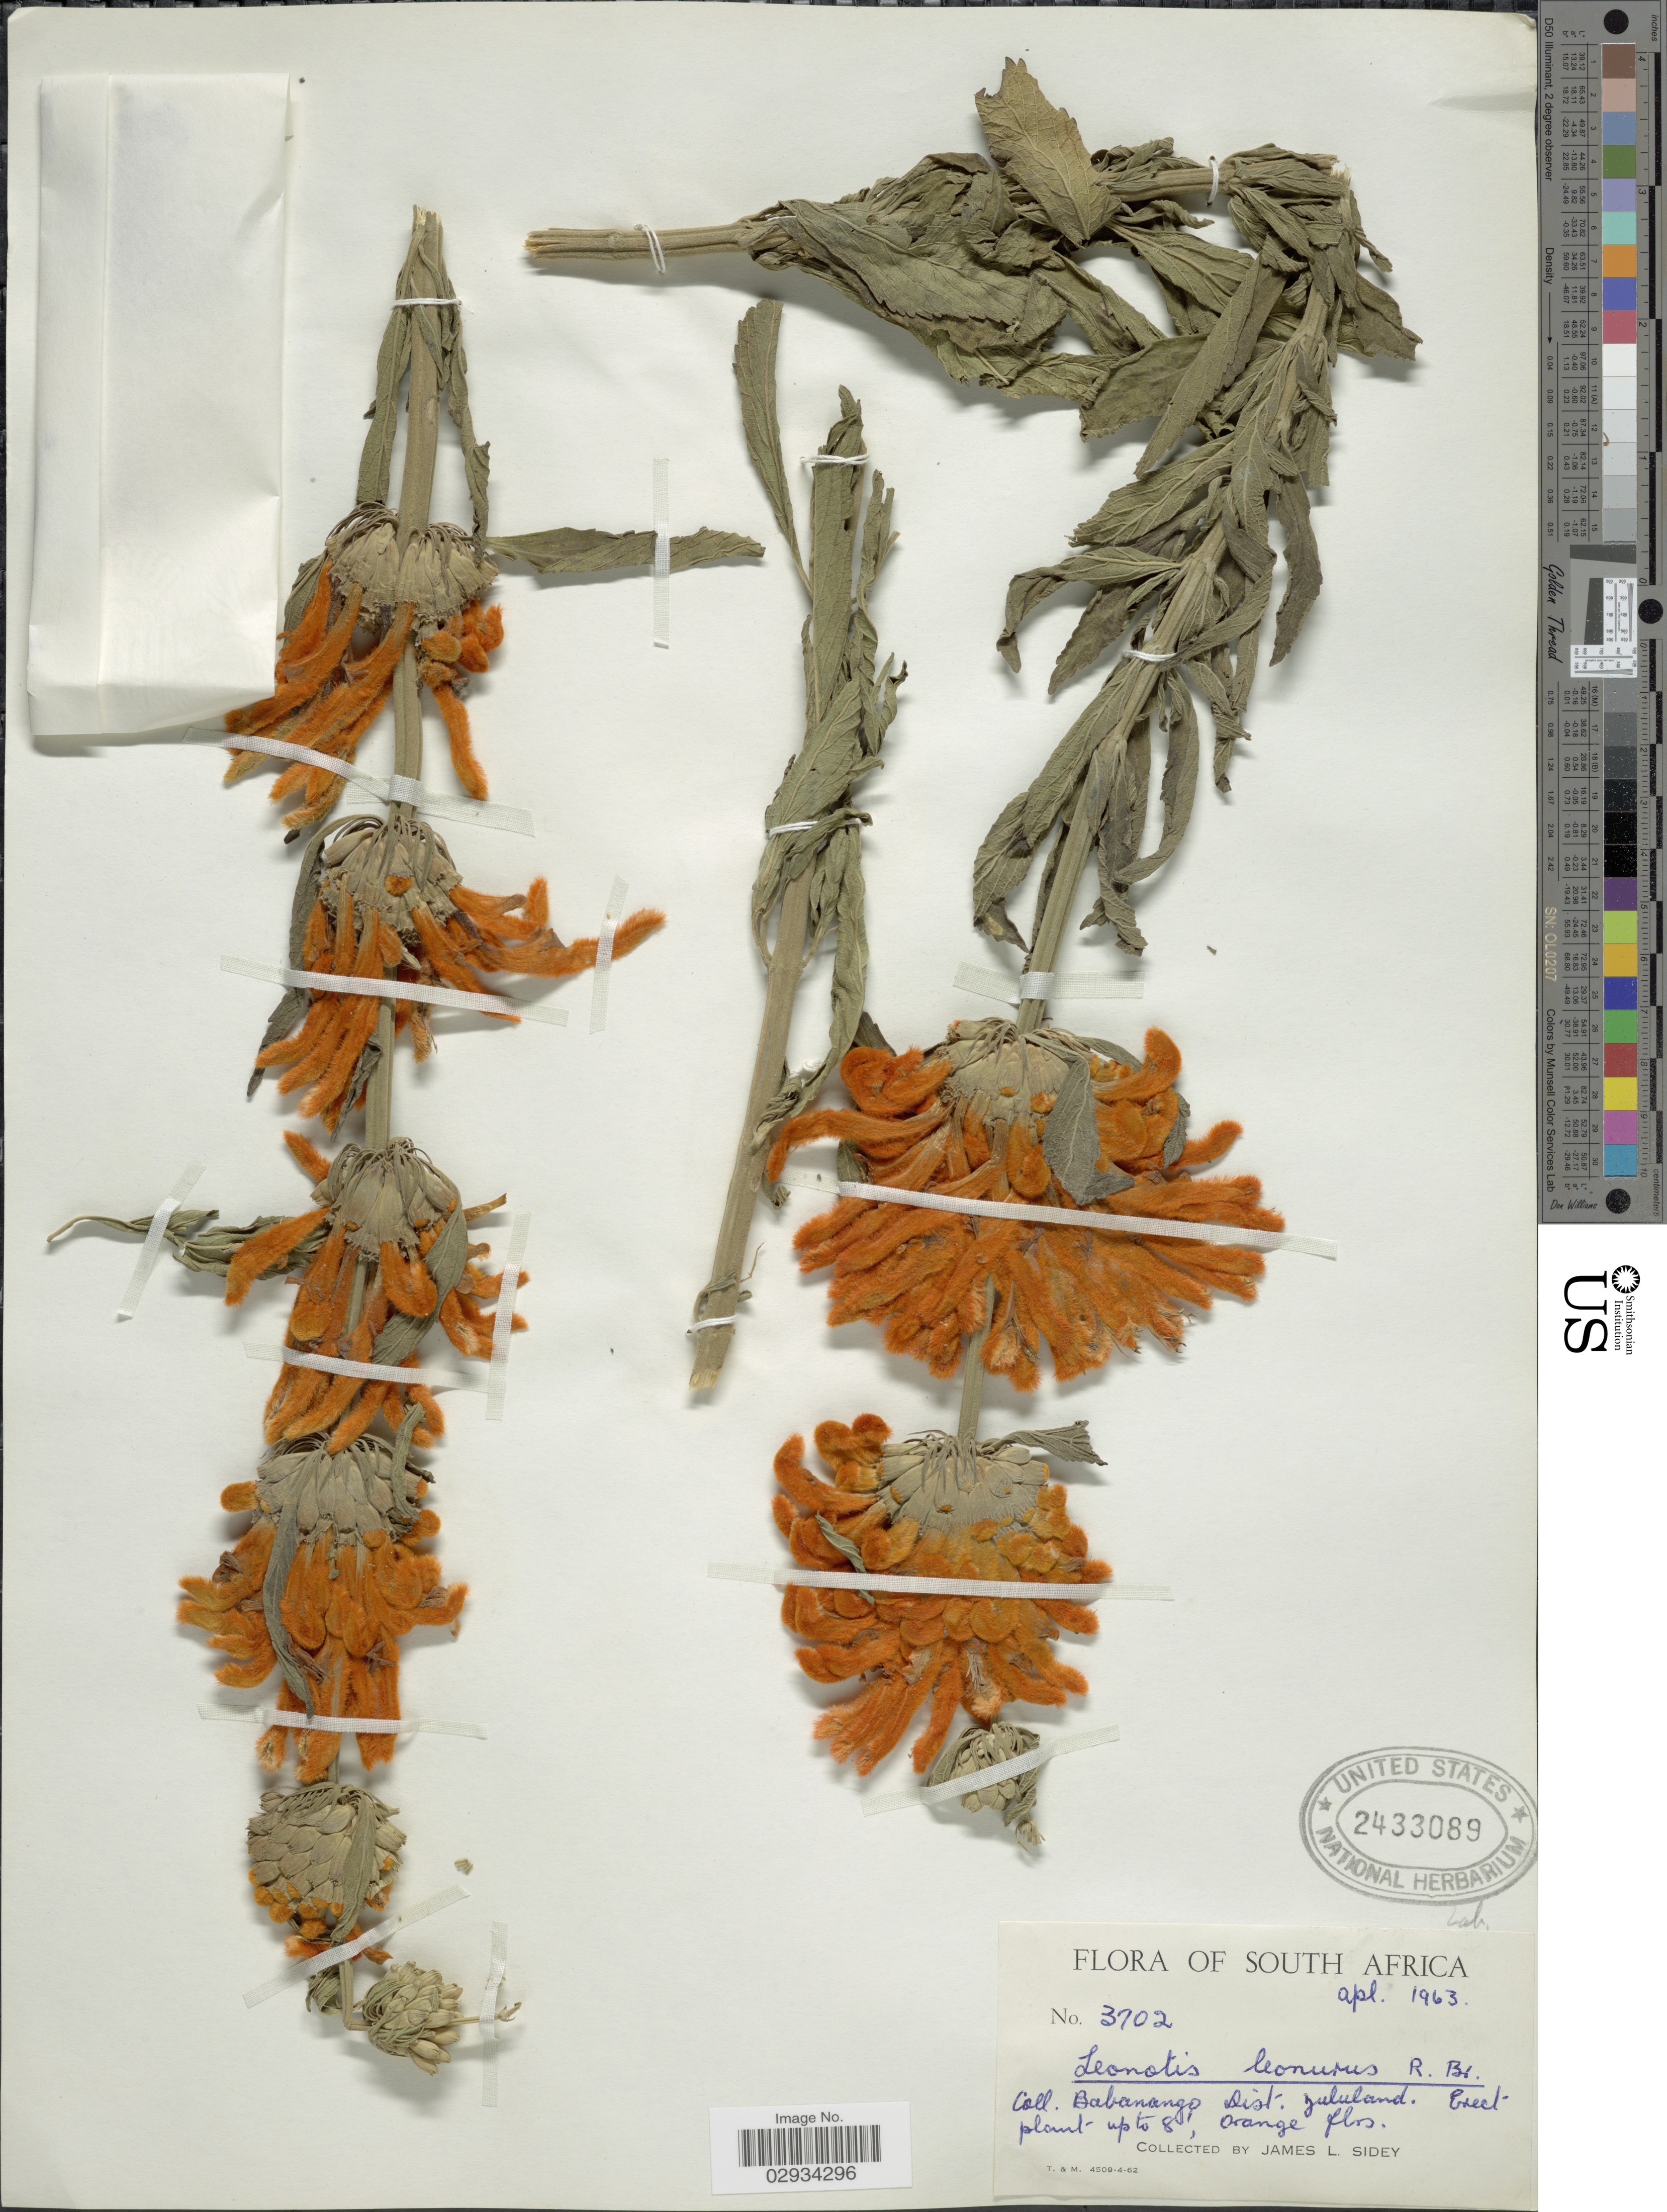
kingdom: Plantae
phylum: Tracheophyta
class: Magnoliopsida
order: Lamiales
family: Lamiaceae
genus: Leonotis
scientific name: Leonotis leonurus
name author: (L.) R. Br.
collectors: J. L. Sidey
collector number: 3702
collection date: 1963-04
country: South Africa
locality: Babanango, Dist. Zululand.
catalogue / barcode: US 2433089